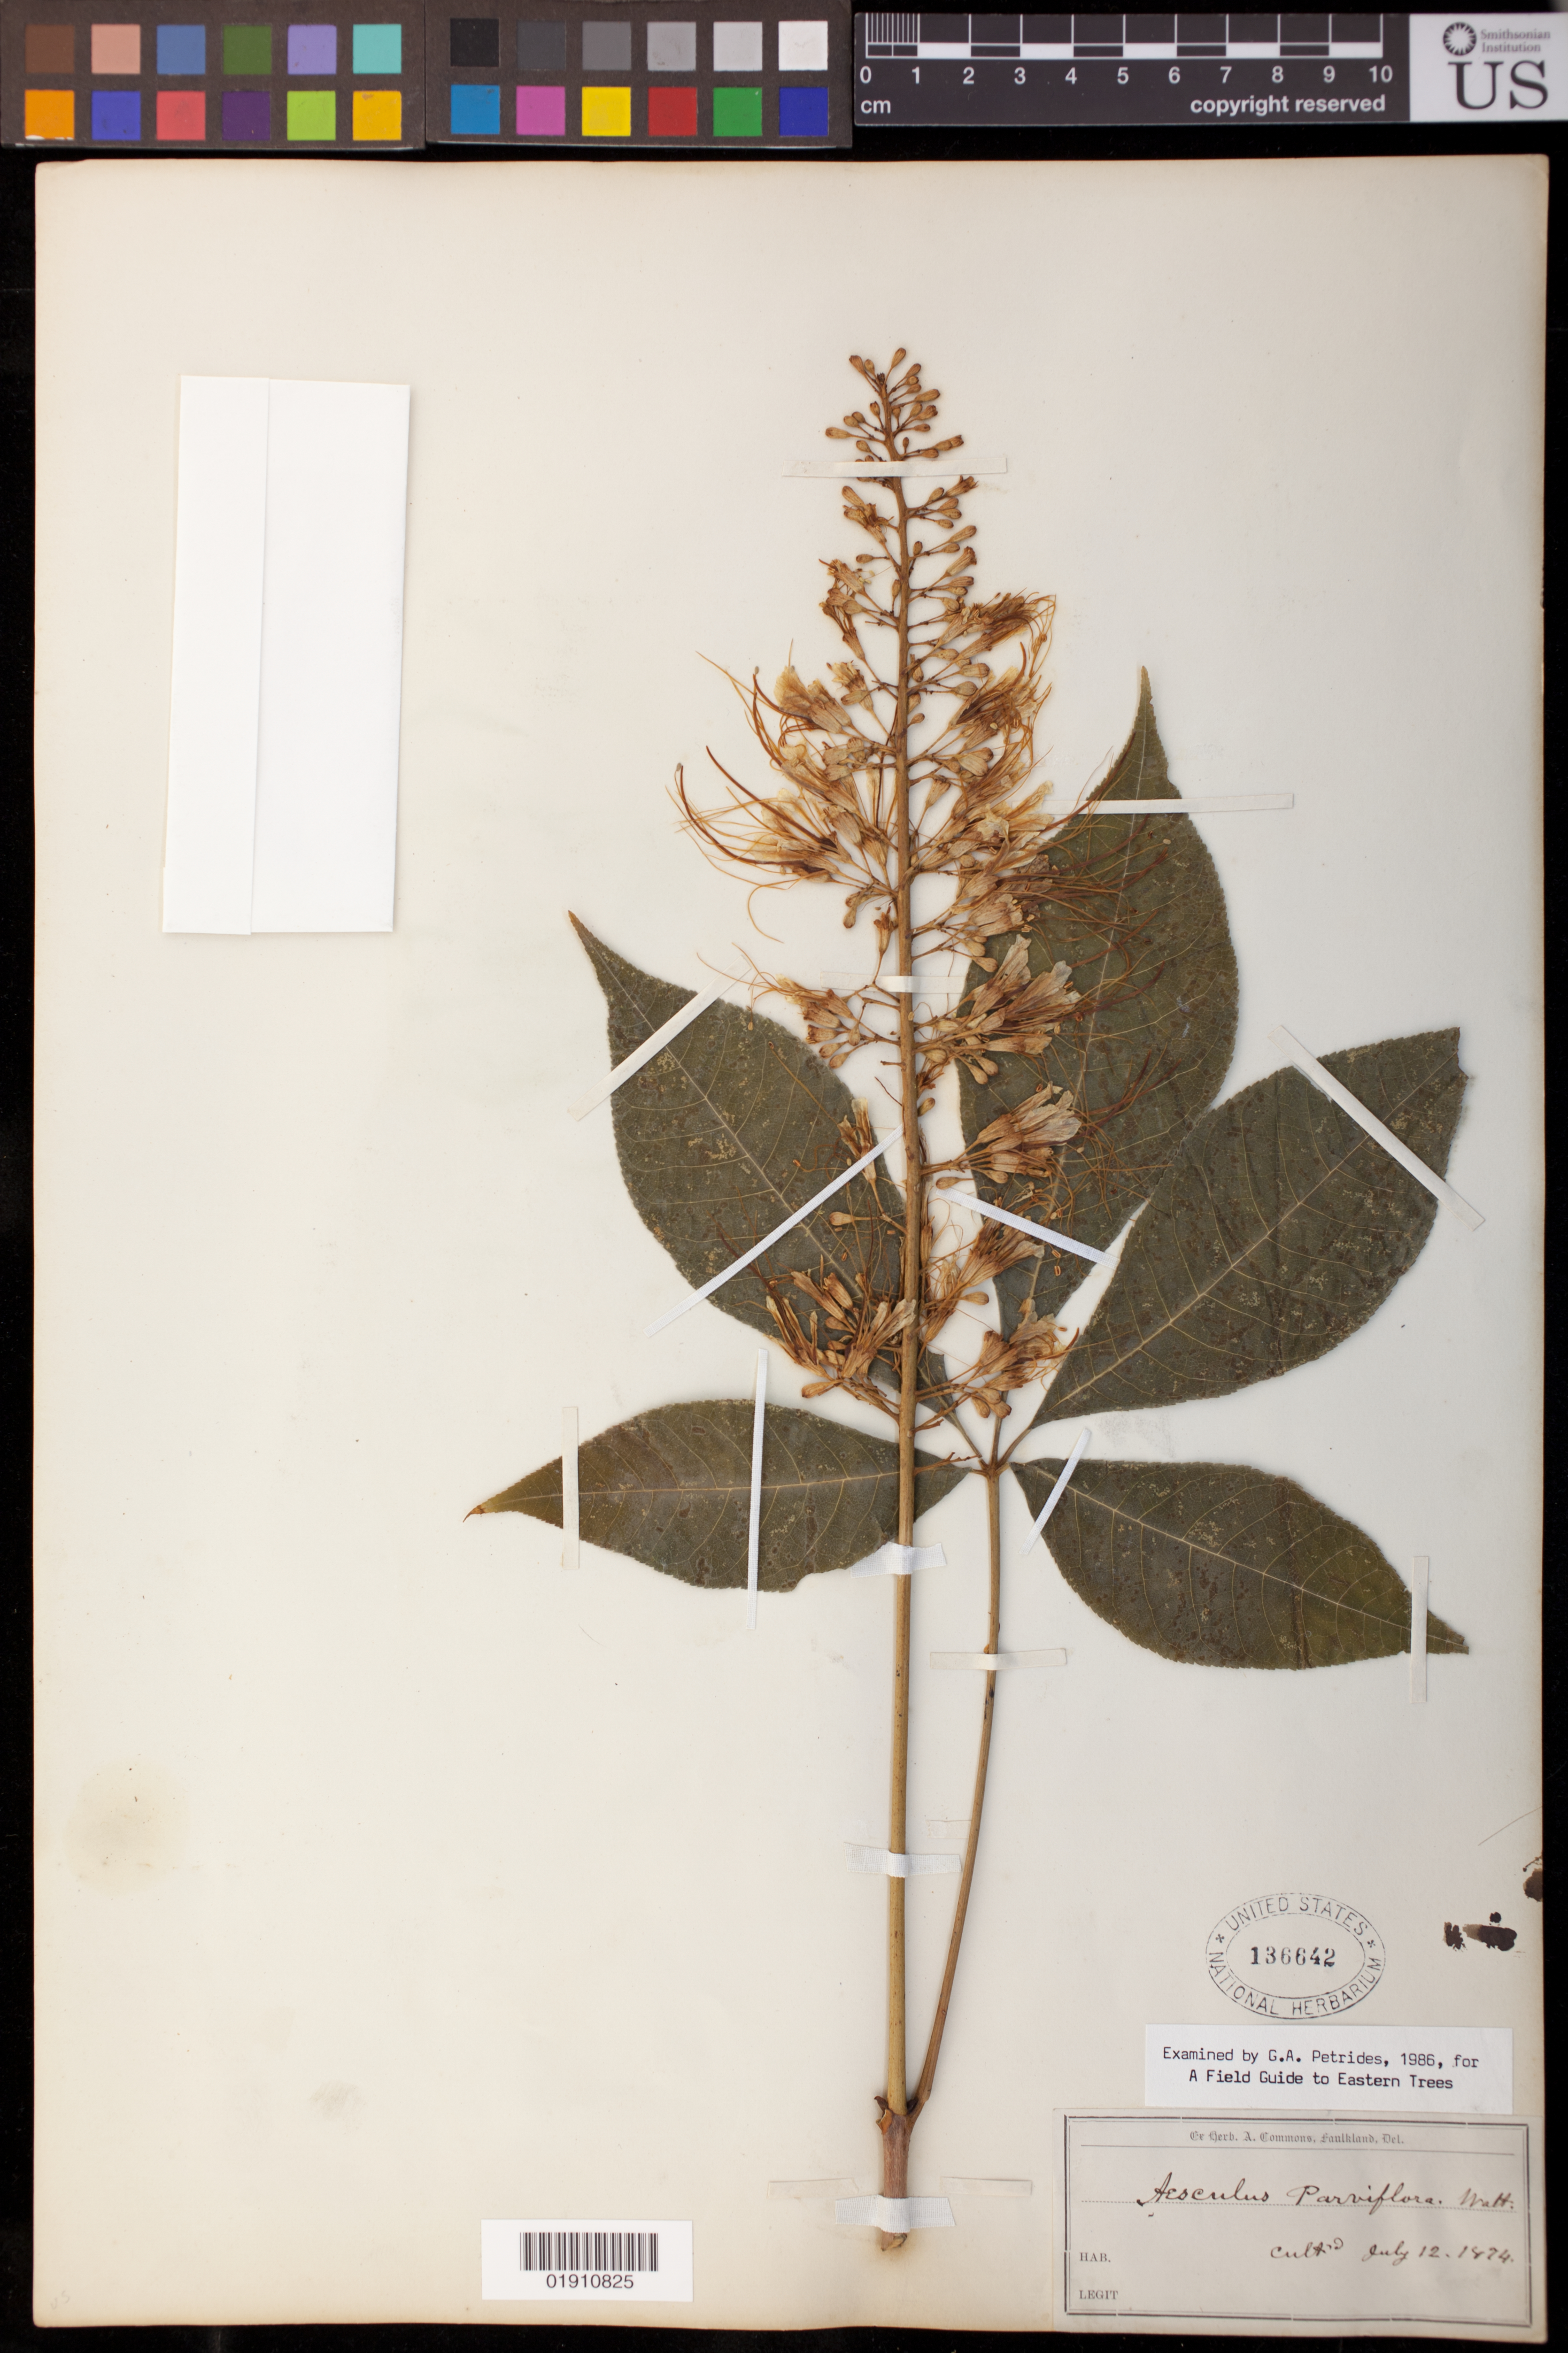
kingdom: Plantae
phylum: Tracheophyta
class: Magnoliopsida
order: Sapindales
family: Sapindaceae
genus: Aesculus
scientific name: Aesculus parviflora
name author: Walter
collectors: A. Commons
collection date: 1874-07-12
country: United States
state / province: Delaware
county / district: New Castle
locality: Faulkland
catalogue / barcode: US 136642